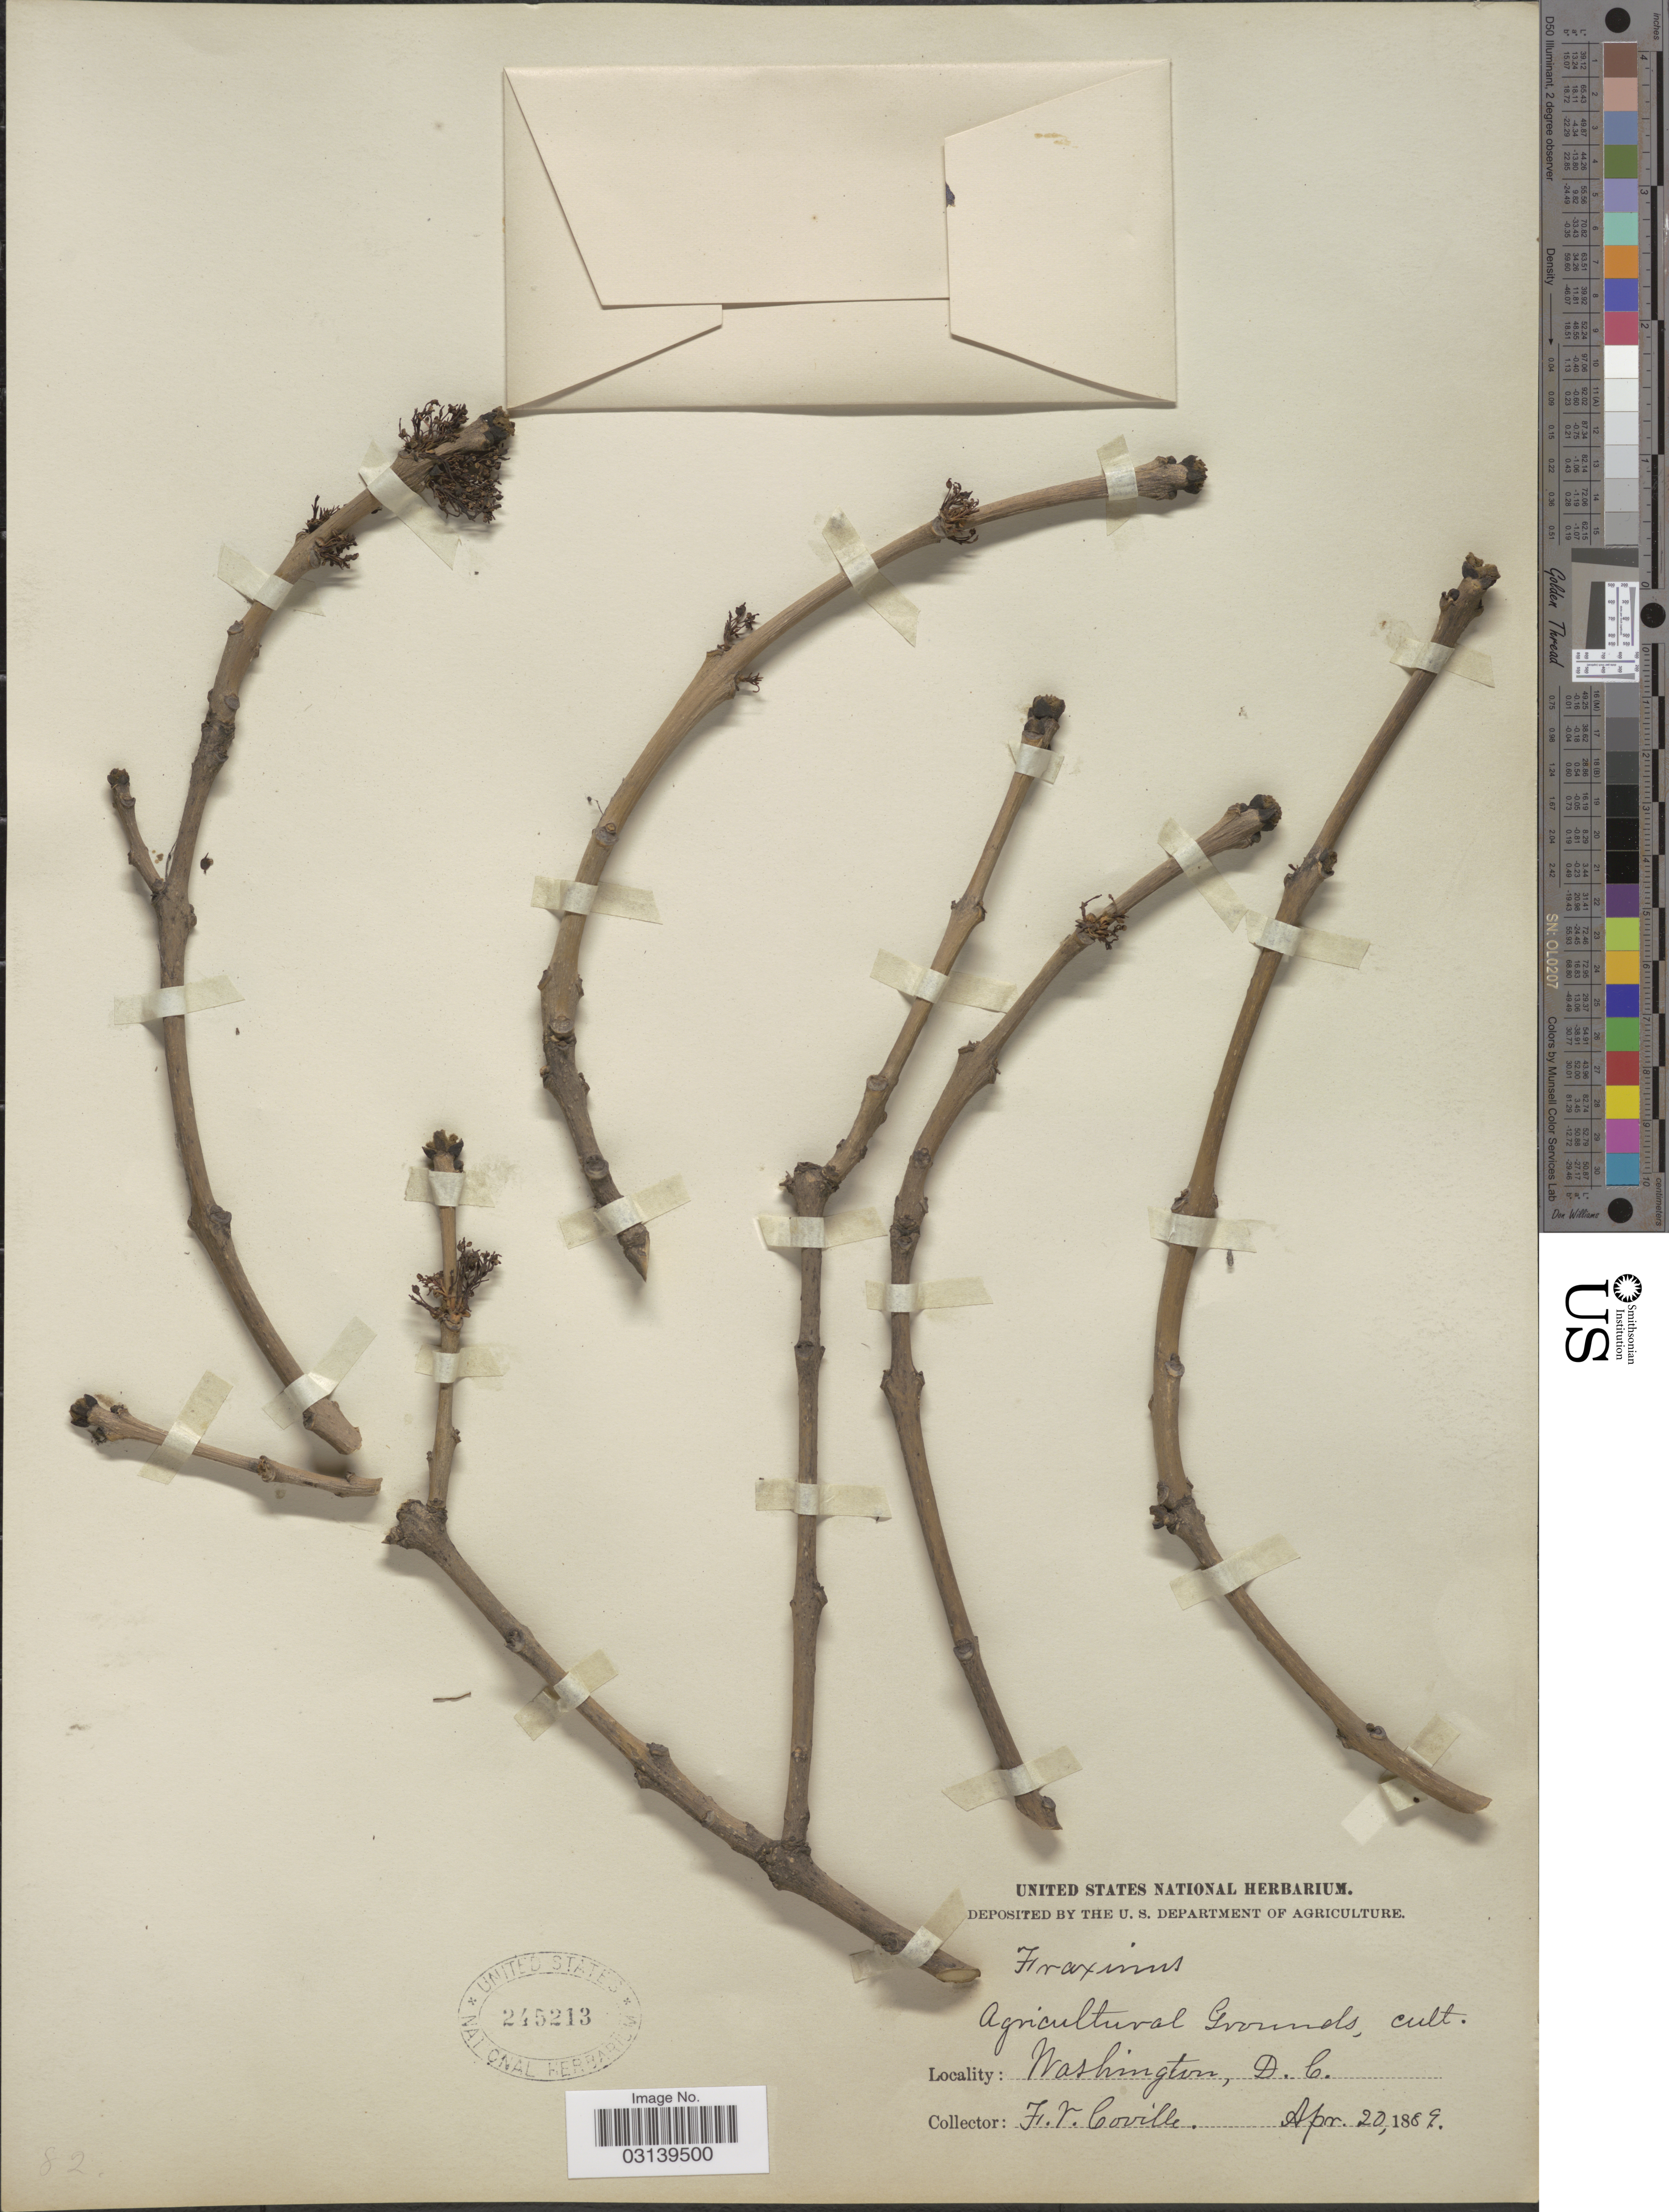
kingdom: Plantae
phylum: Tracheophyta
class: Magnoliopsida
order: Lamiales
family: Oleaceae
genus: Fraxinus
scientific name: Fraxinus sp.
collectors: F. V. Coville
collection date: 1889-04-20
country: United States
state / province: District of Columbia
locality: Washington, D.C.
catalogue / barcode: US 245213